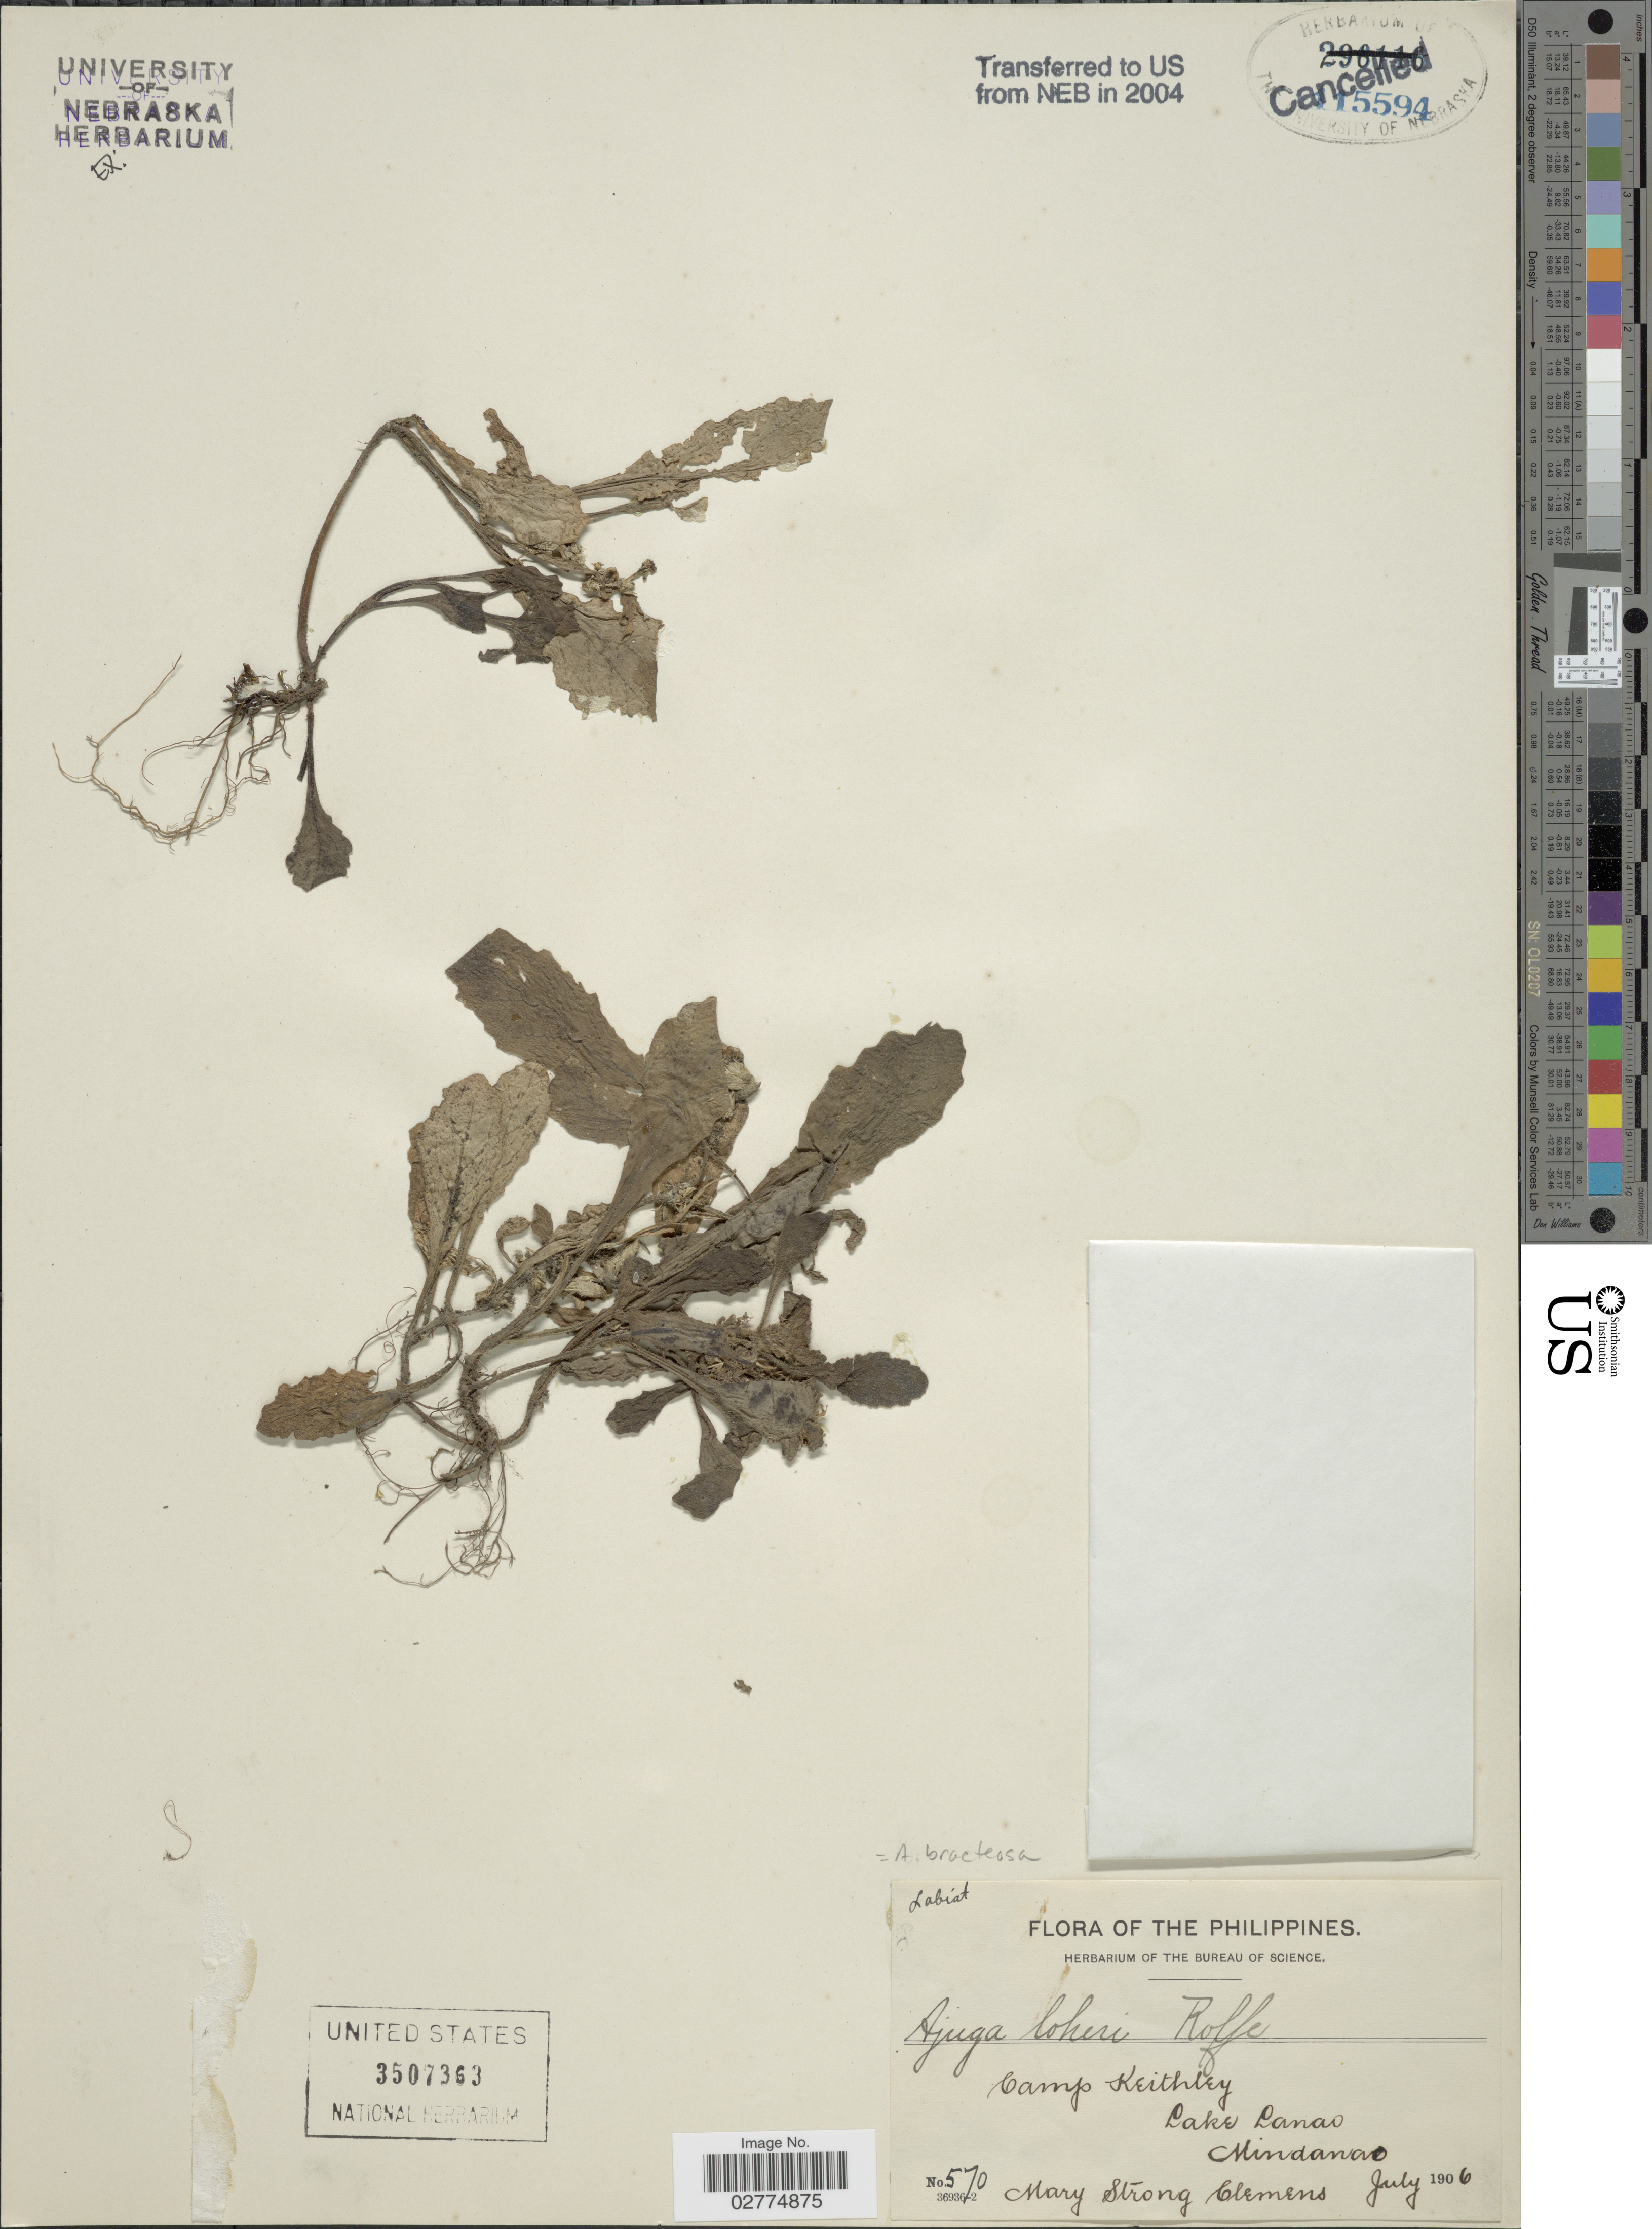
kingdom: Plantae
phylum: Tracheophyta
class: Magnoliopsida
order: Lamiales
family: Lamiaceae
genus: Ajuga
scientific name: Ajuga bracteosa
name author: Wall. ex Benth.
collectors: M. S. Clemens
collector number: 570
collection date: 1906-07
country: Philippines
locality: Camp Keithley, Lake Lanao, Mindanao.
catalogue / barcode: US 3507363